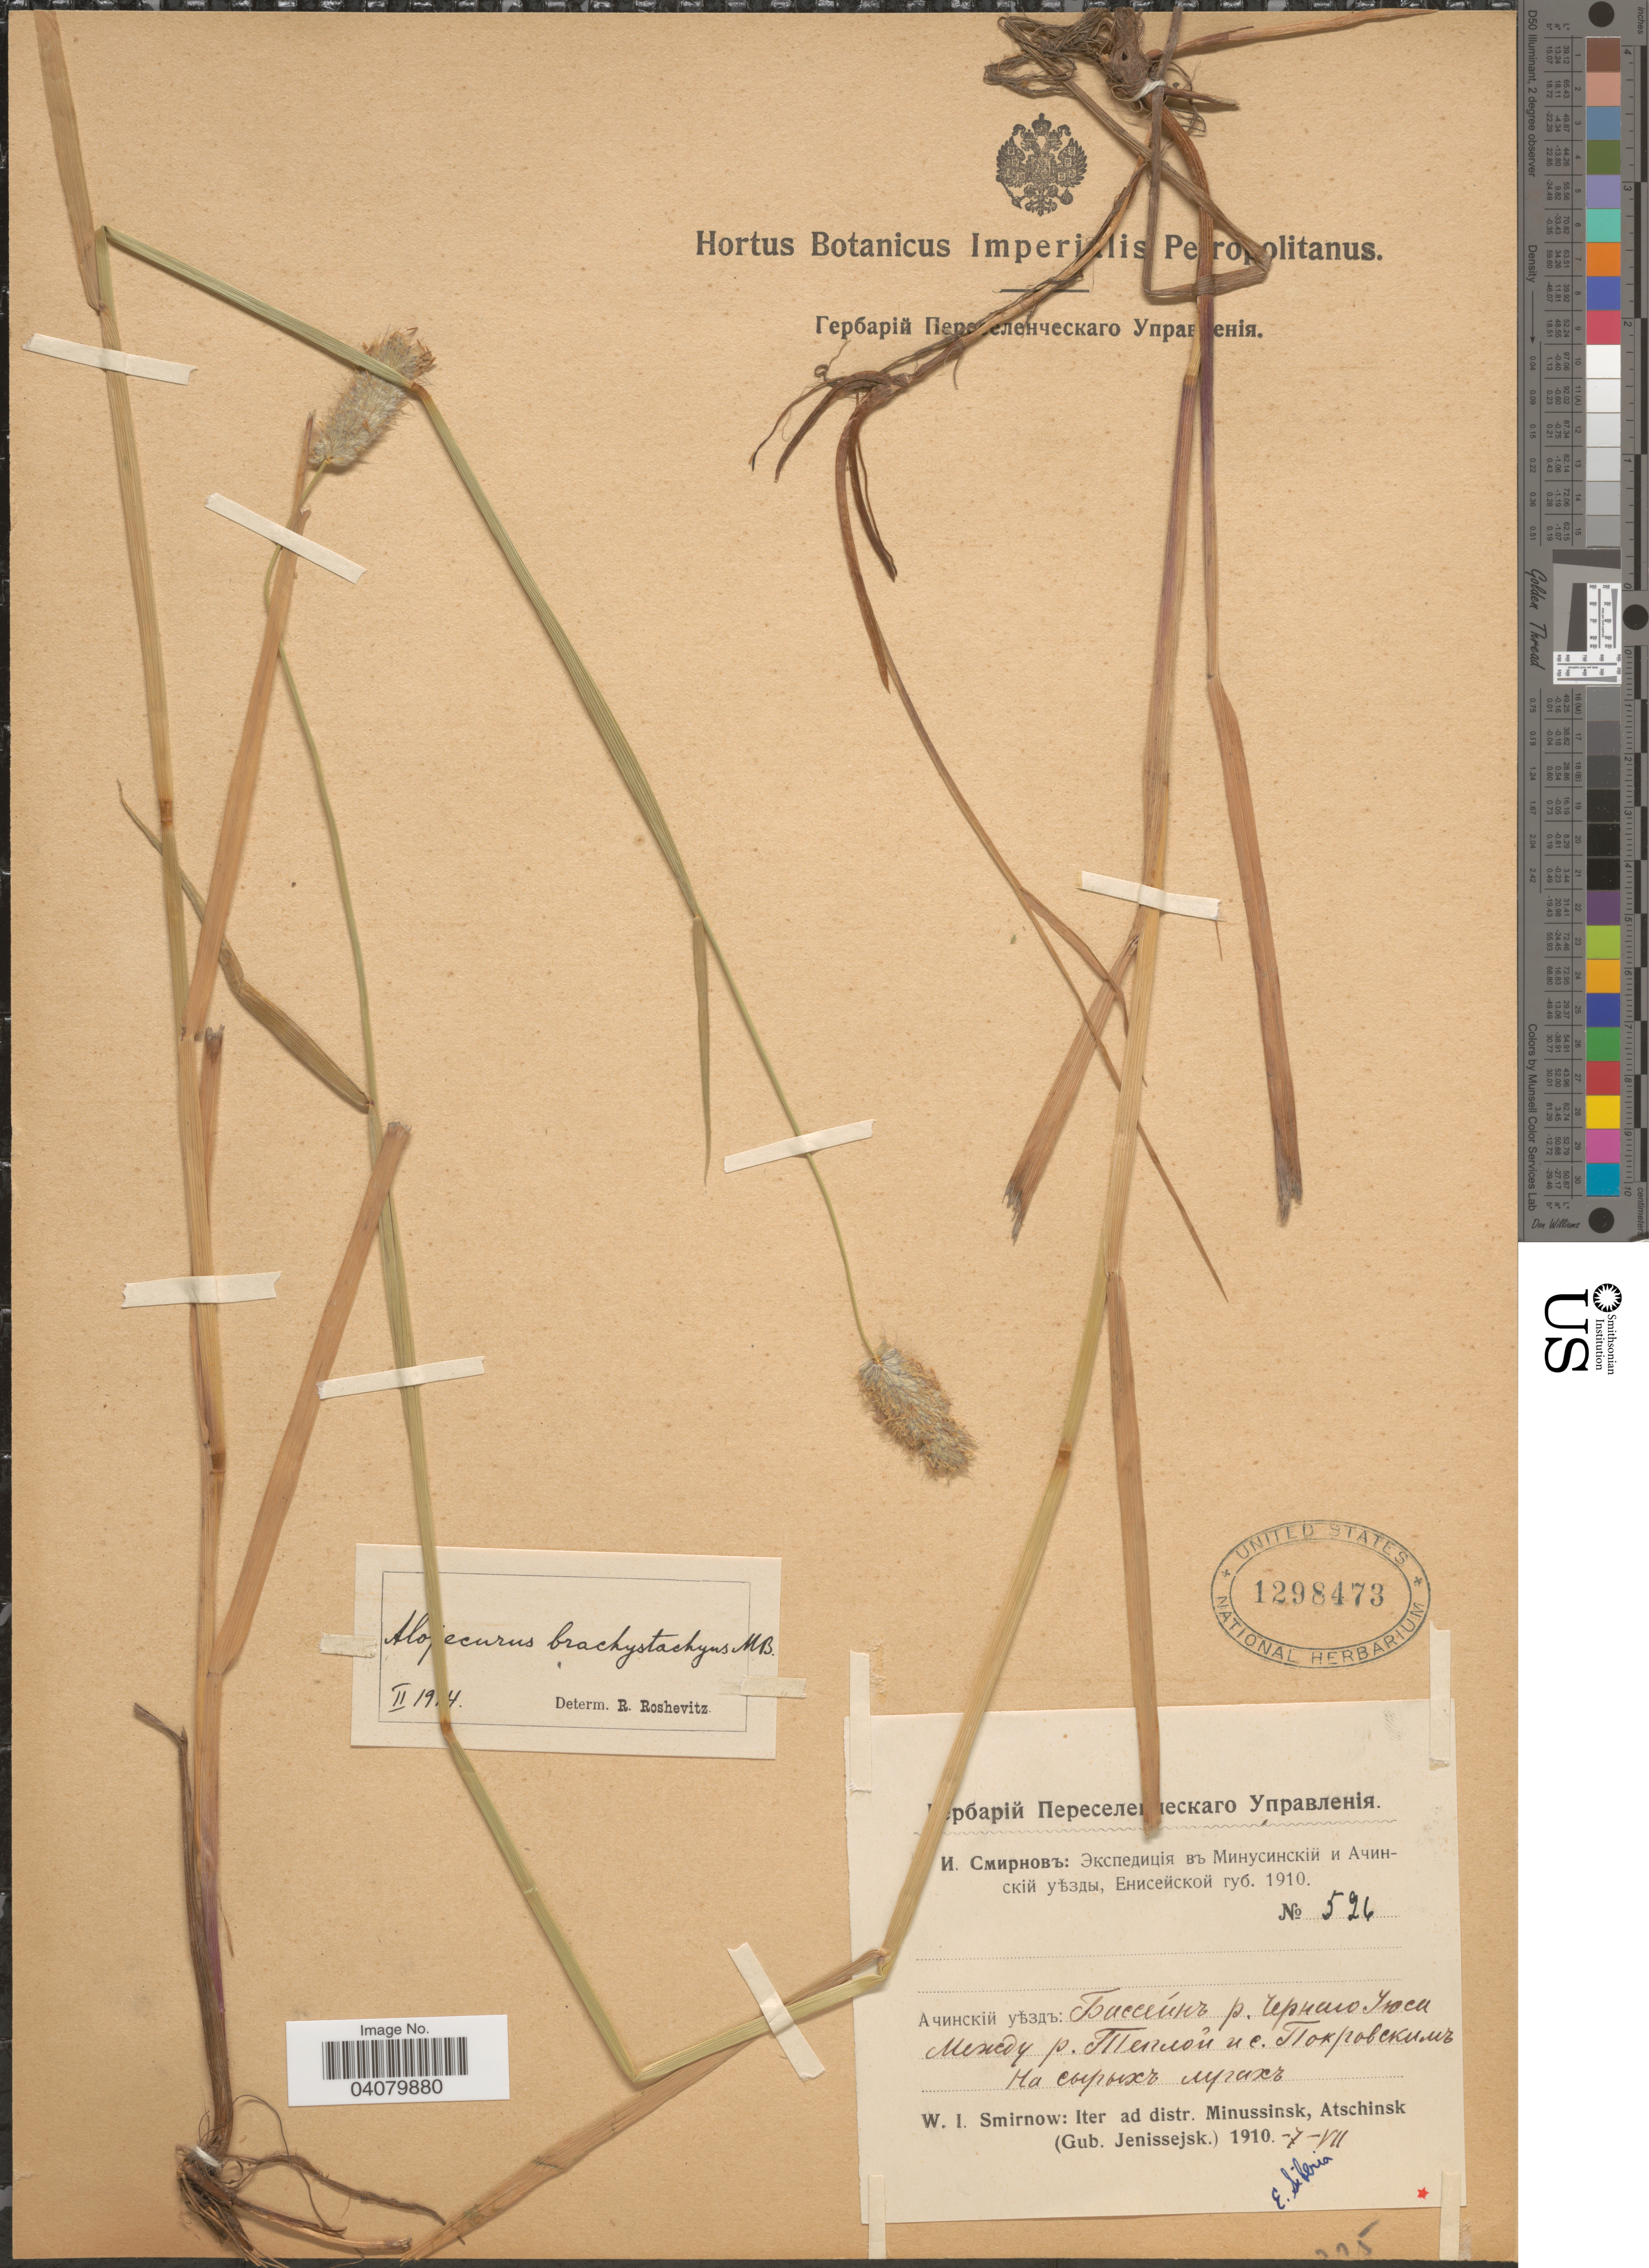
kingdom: Plantae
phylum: Tracheophyta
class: Liliopsida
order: Poales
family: Poaceae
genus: Alopecurus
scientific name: Alopecurus brachystachyus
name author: M. Bieb.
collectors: W. Smirnow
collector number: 526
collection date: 1910-07-07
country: Russian Federation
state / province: Krasnoyarsk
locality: Iter ad distr. Minussinsk, Atschinsk (Gub. Jenissejsk). Between river Teplaya and village Pokrovskoye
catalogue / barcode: US 1298473